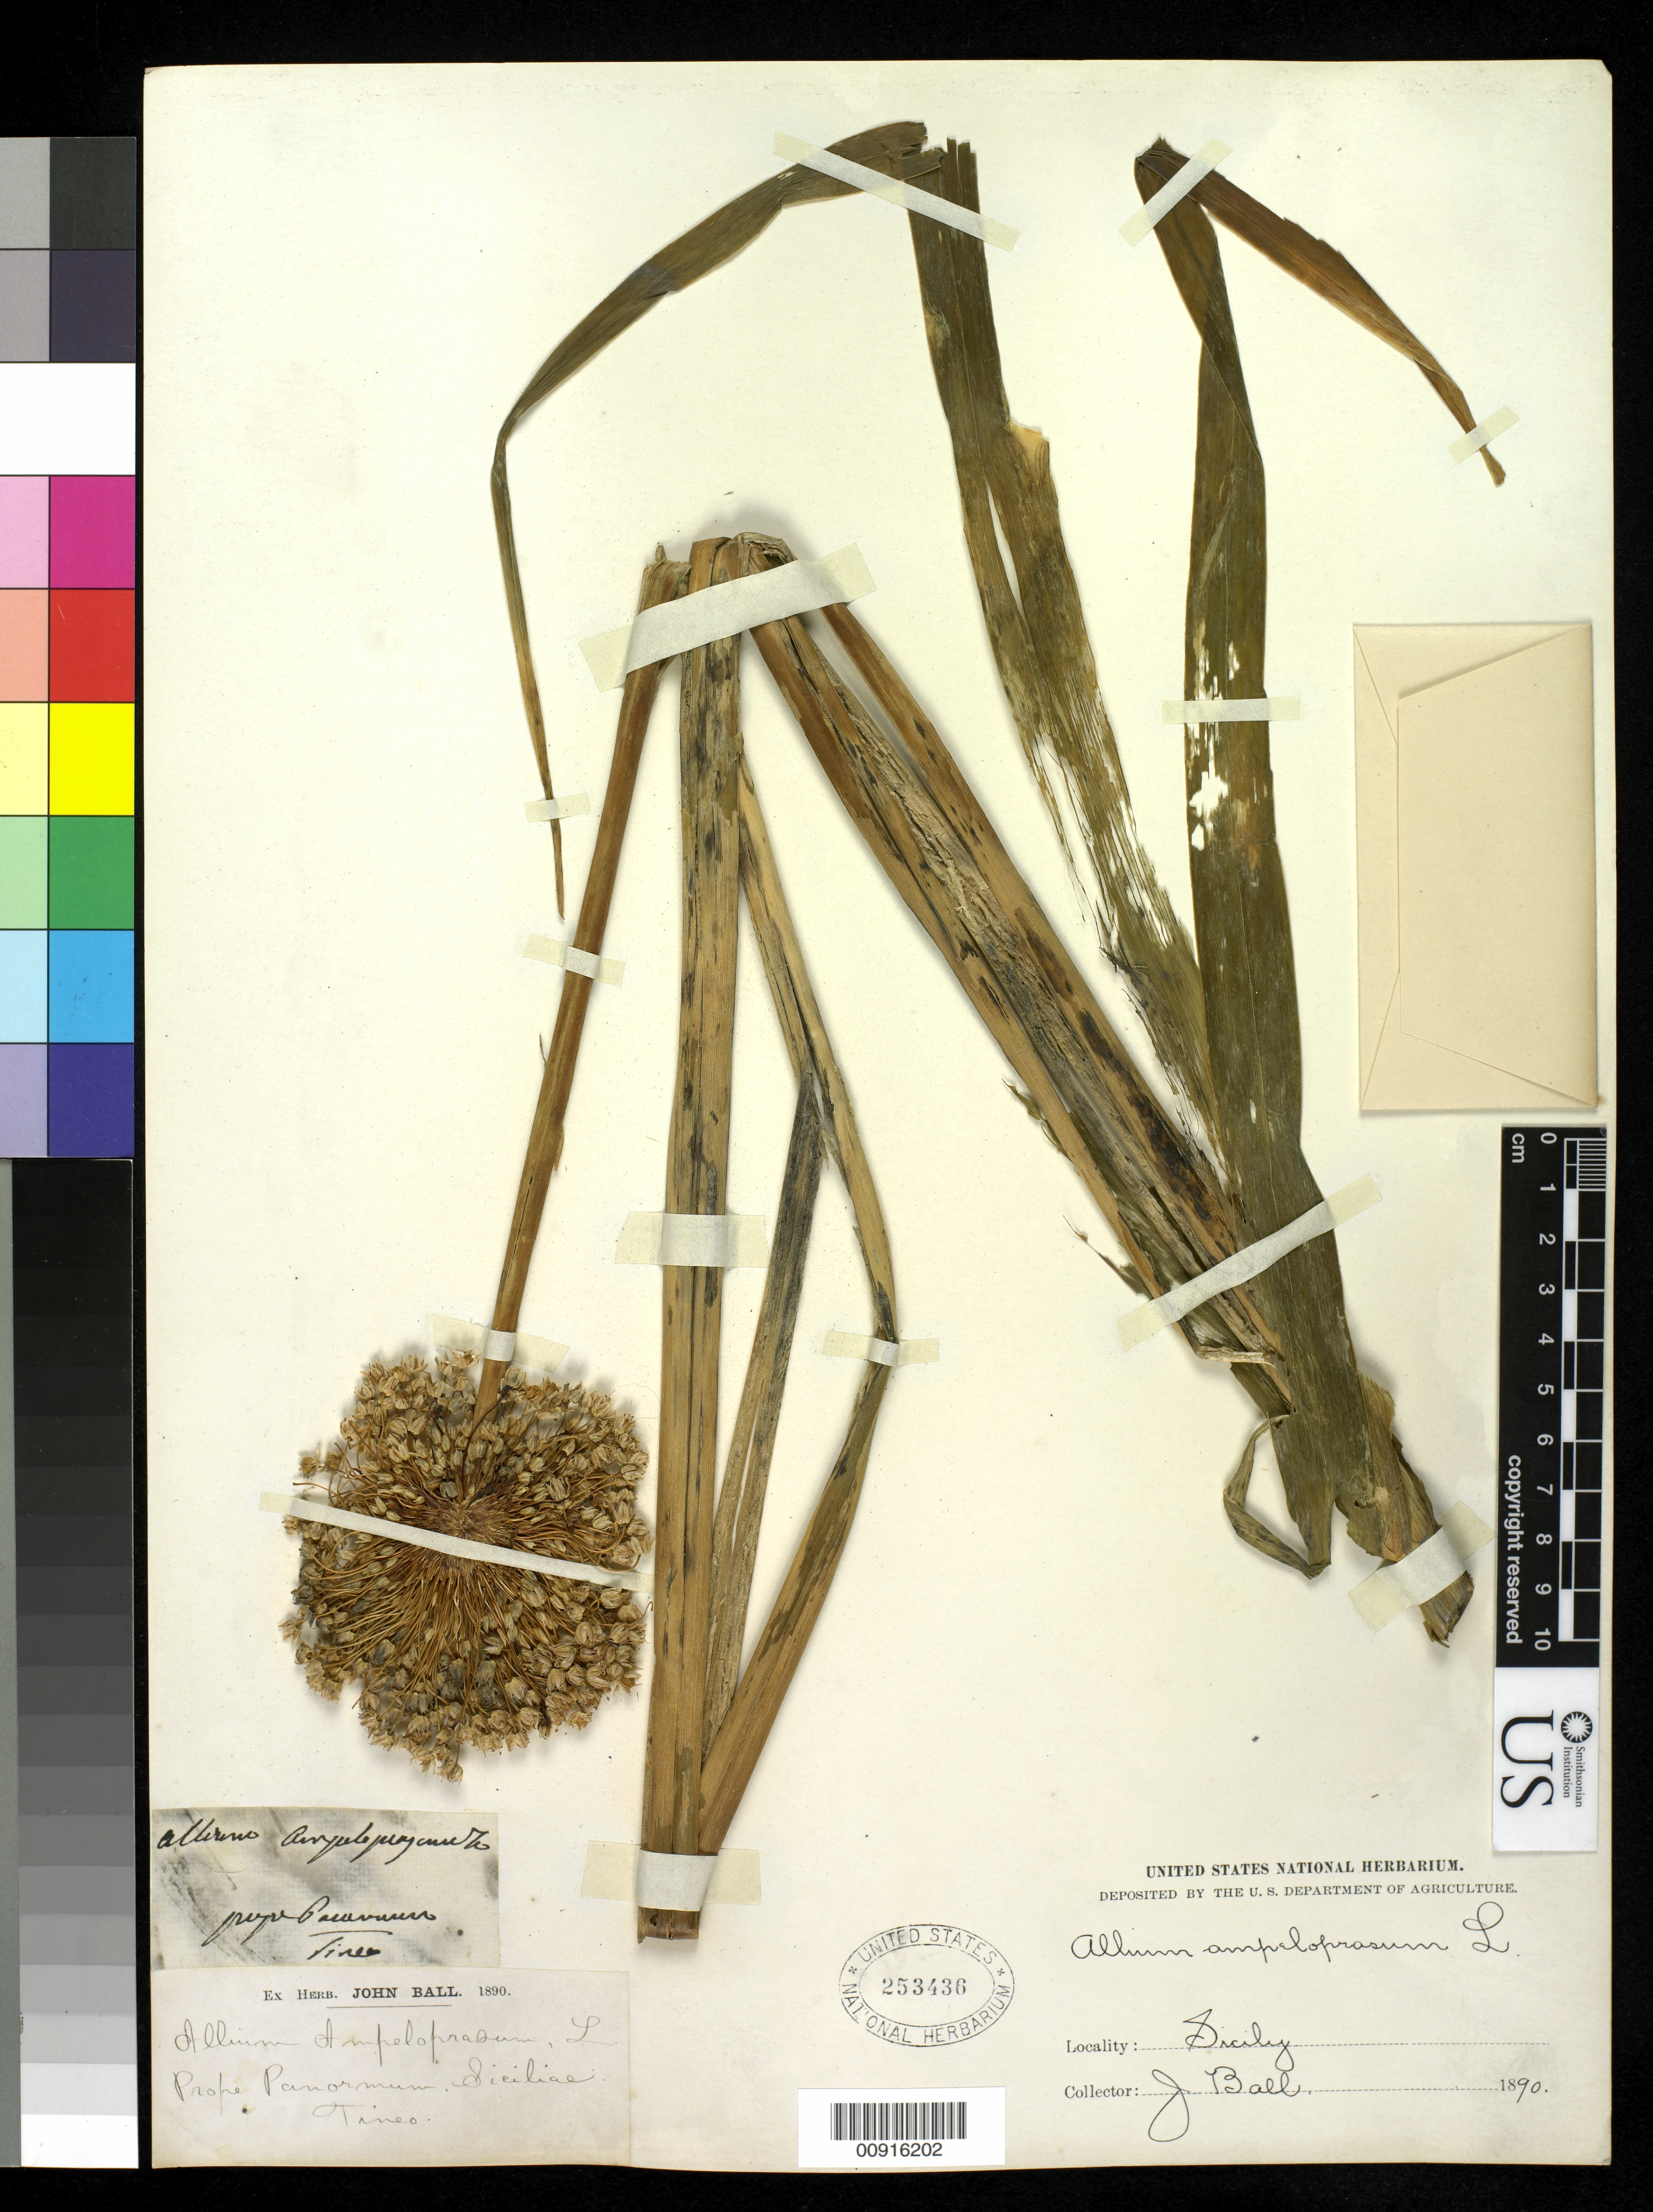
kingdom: Plantae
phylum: Tracheophyta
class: Liliopsida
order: Asparagales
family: Amaryllidaceae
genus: Allium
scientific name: Allium ampeloprasum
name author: L.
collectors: J. Ball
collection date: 1890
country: Italy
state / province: Siciliana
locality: Prope panorum Siciliae Trineo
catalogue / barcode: US 253436